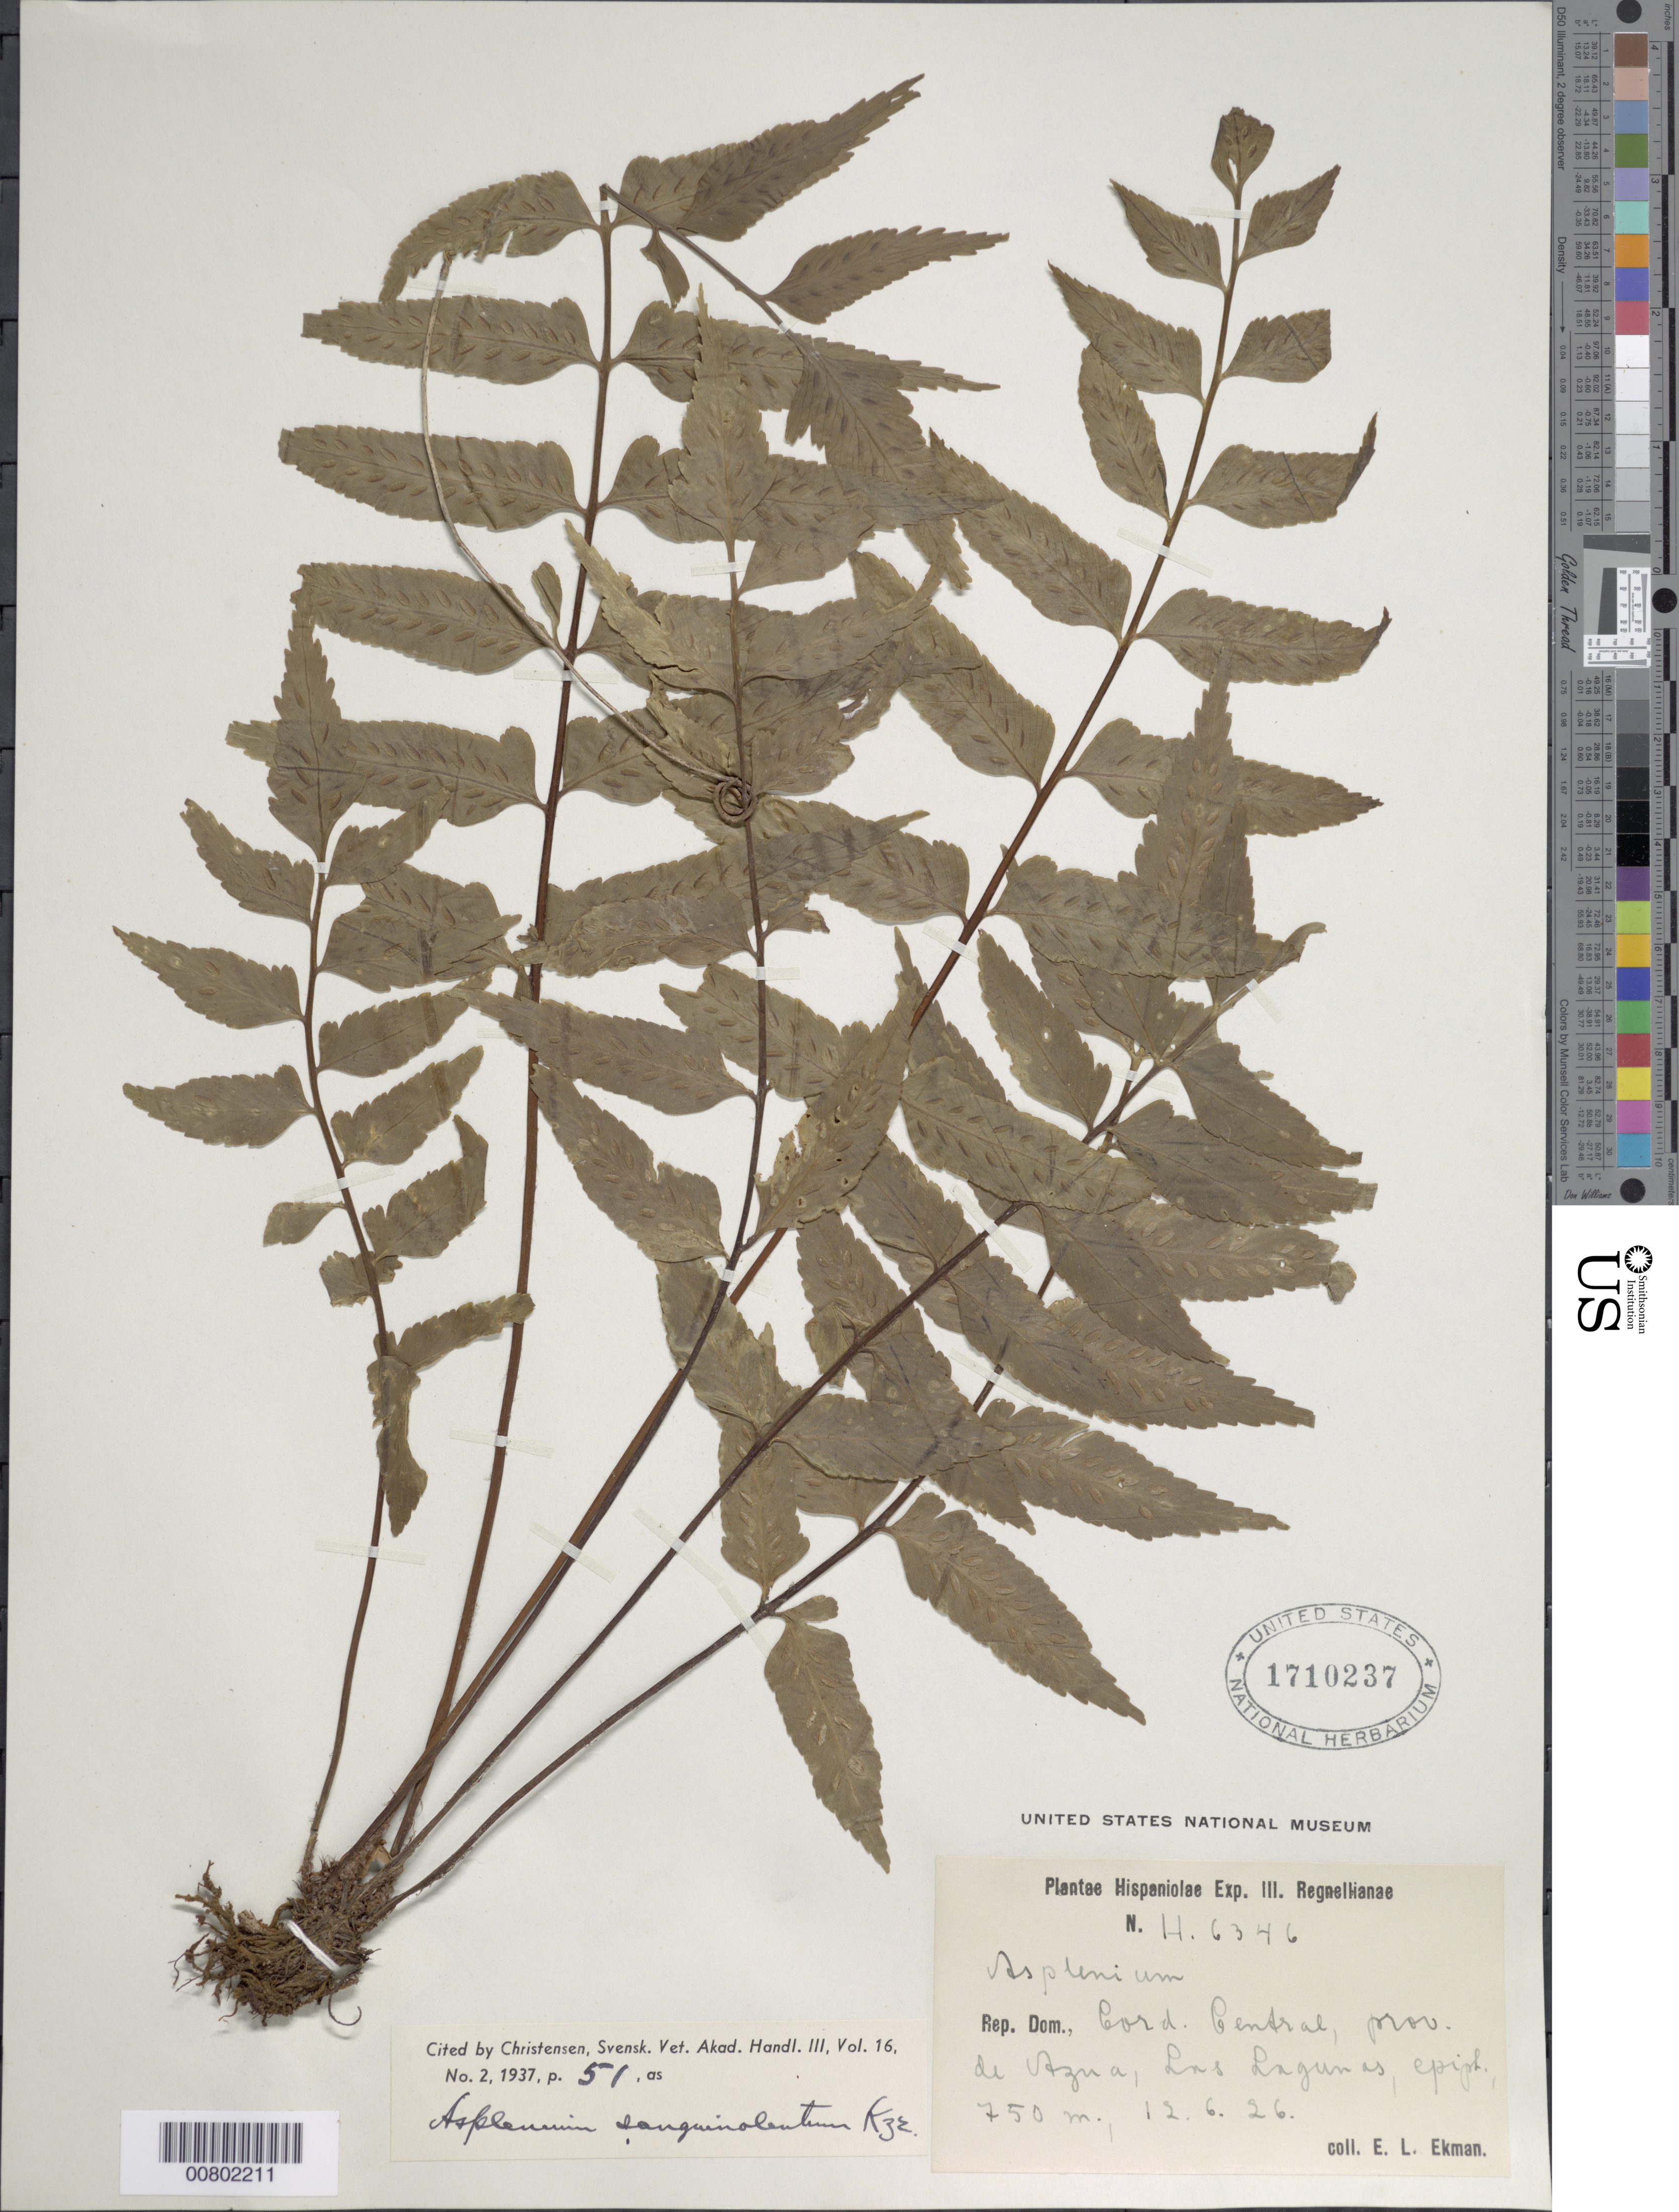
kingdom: Plantae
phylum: Tracheophyta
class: Polypodiopsida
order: Polypodiales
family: Aspleniaceae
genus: Asplenium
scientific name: Asplenium feei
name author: Kunze ex Fée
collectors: E. L. Ekman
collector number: H 6346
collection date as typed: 12 Jun 1926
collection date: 1926-06-12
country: Dominican Republic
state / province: Azua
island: Hispaniola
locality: Cordillera Central, las lagunas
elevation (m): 750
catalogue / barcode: US 1710237